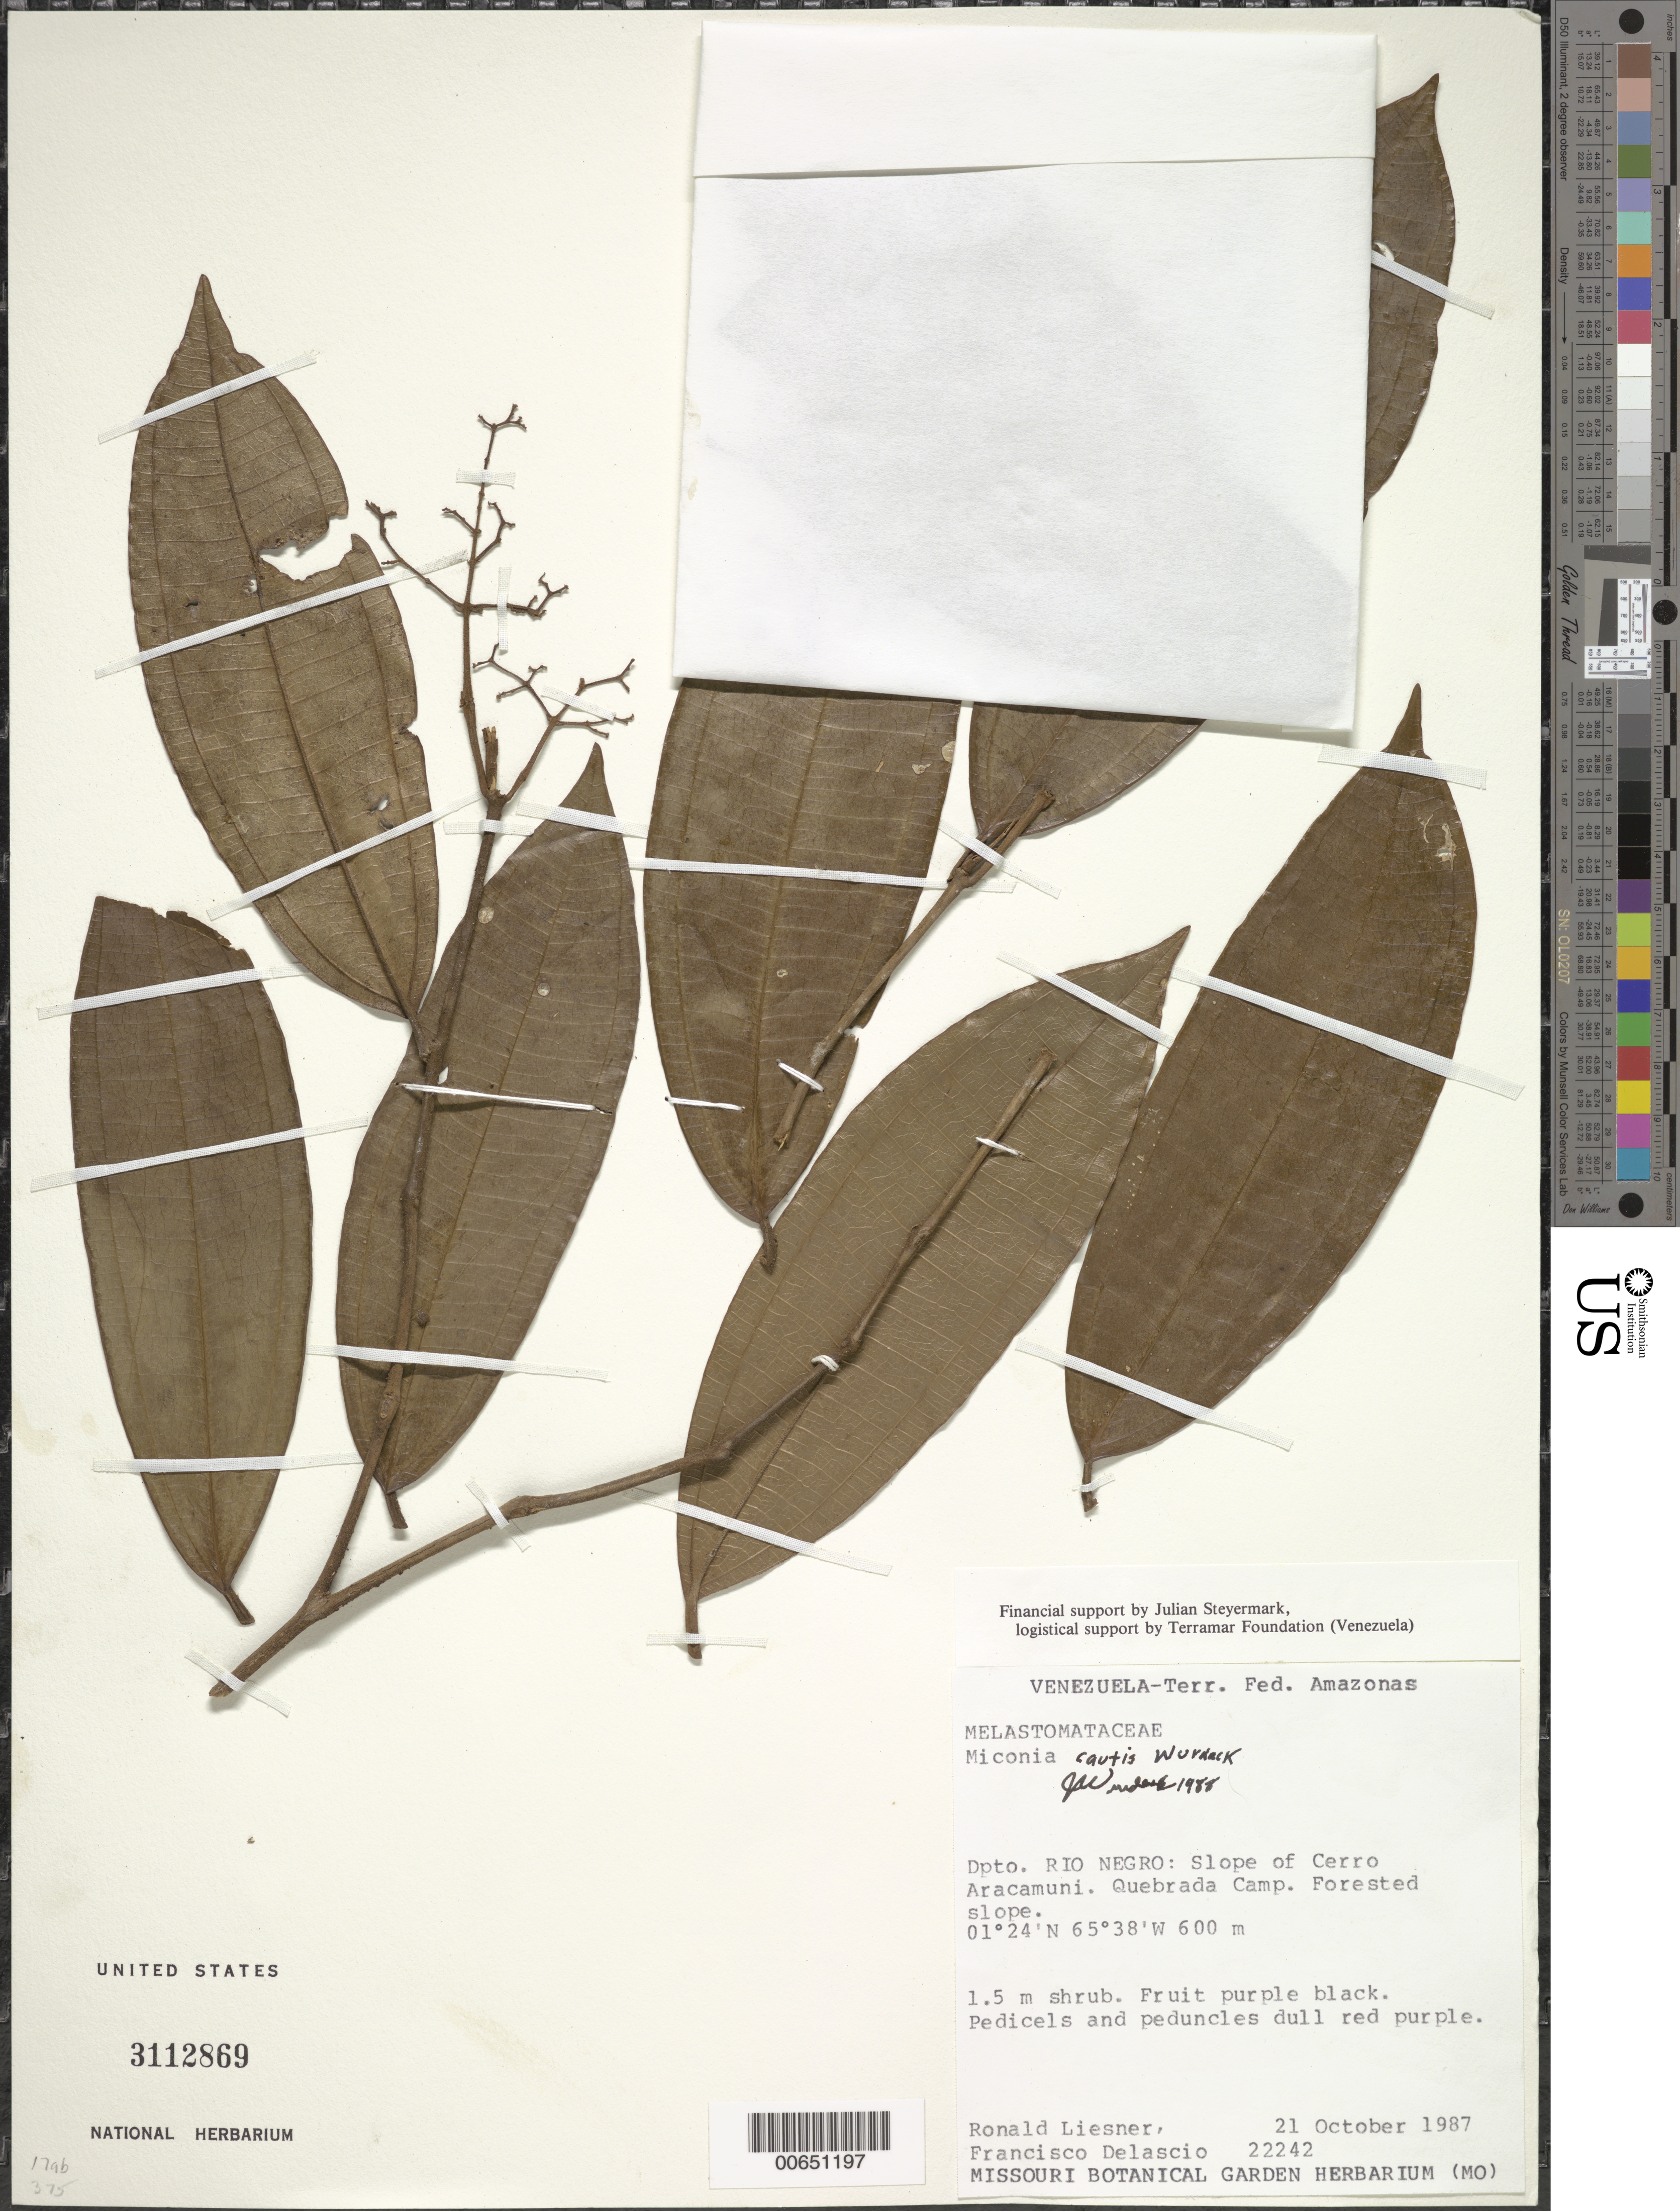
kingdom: Plantae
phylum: Tracheophyta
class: Magnoliopsida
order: Myrtales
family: Melastomataceae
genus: Miconia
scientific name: Miconia cautis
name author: Wurdack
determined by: Wurdack, John J., (US), US (UNITED STATES)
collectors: R. L. Liesner & F. Delascio C.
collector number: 22242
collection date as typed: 21-Oct-87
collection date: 1987-10-21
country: Venezuela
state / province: Amazonas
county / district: Río Negro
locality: Cerro Aracamuni, slope, Quebrada camp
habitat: Forested slope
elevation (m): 600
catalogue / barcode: US 3112869